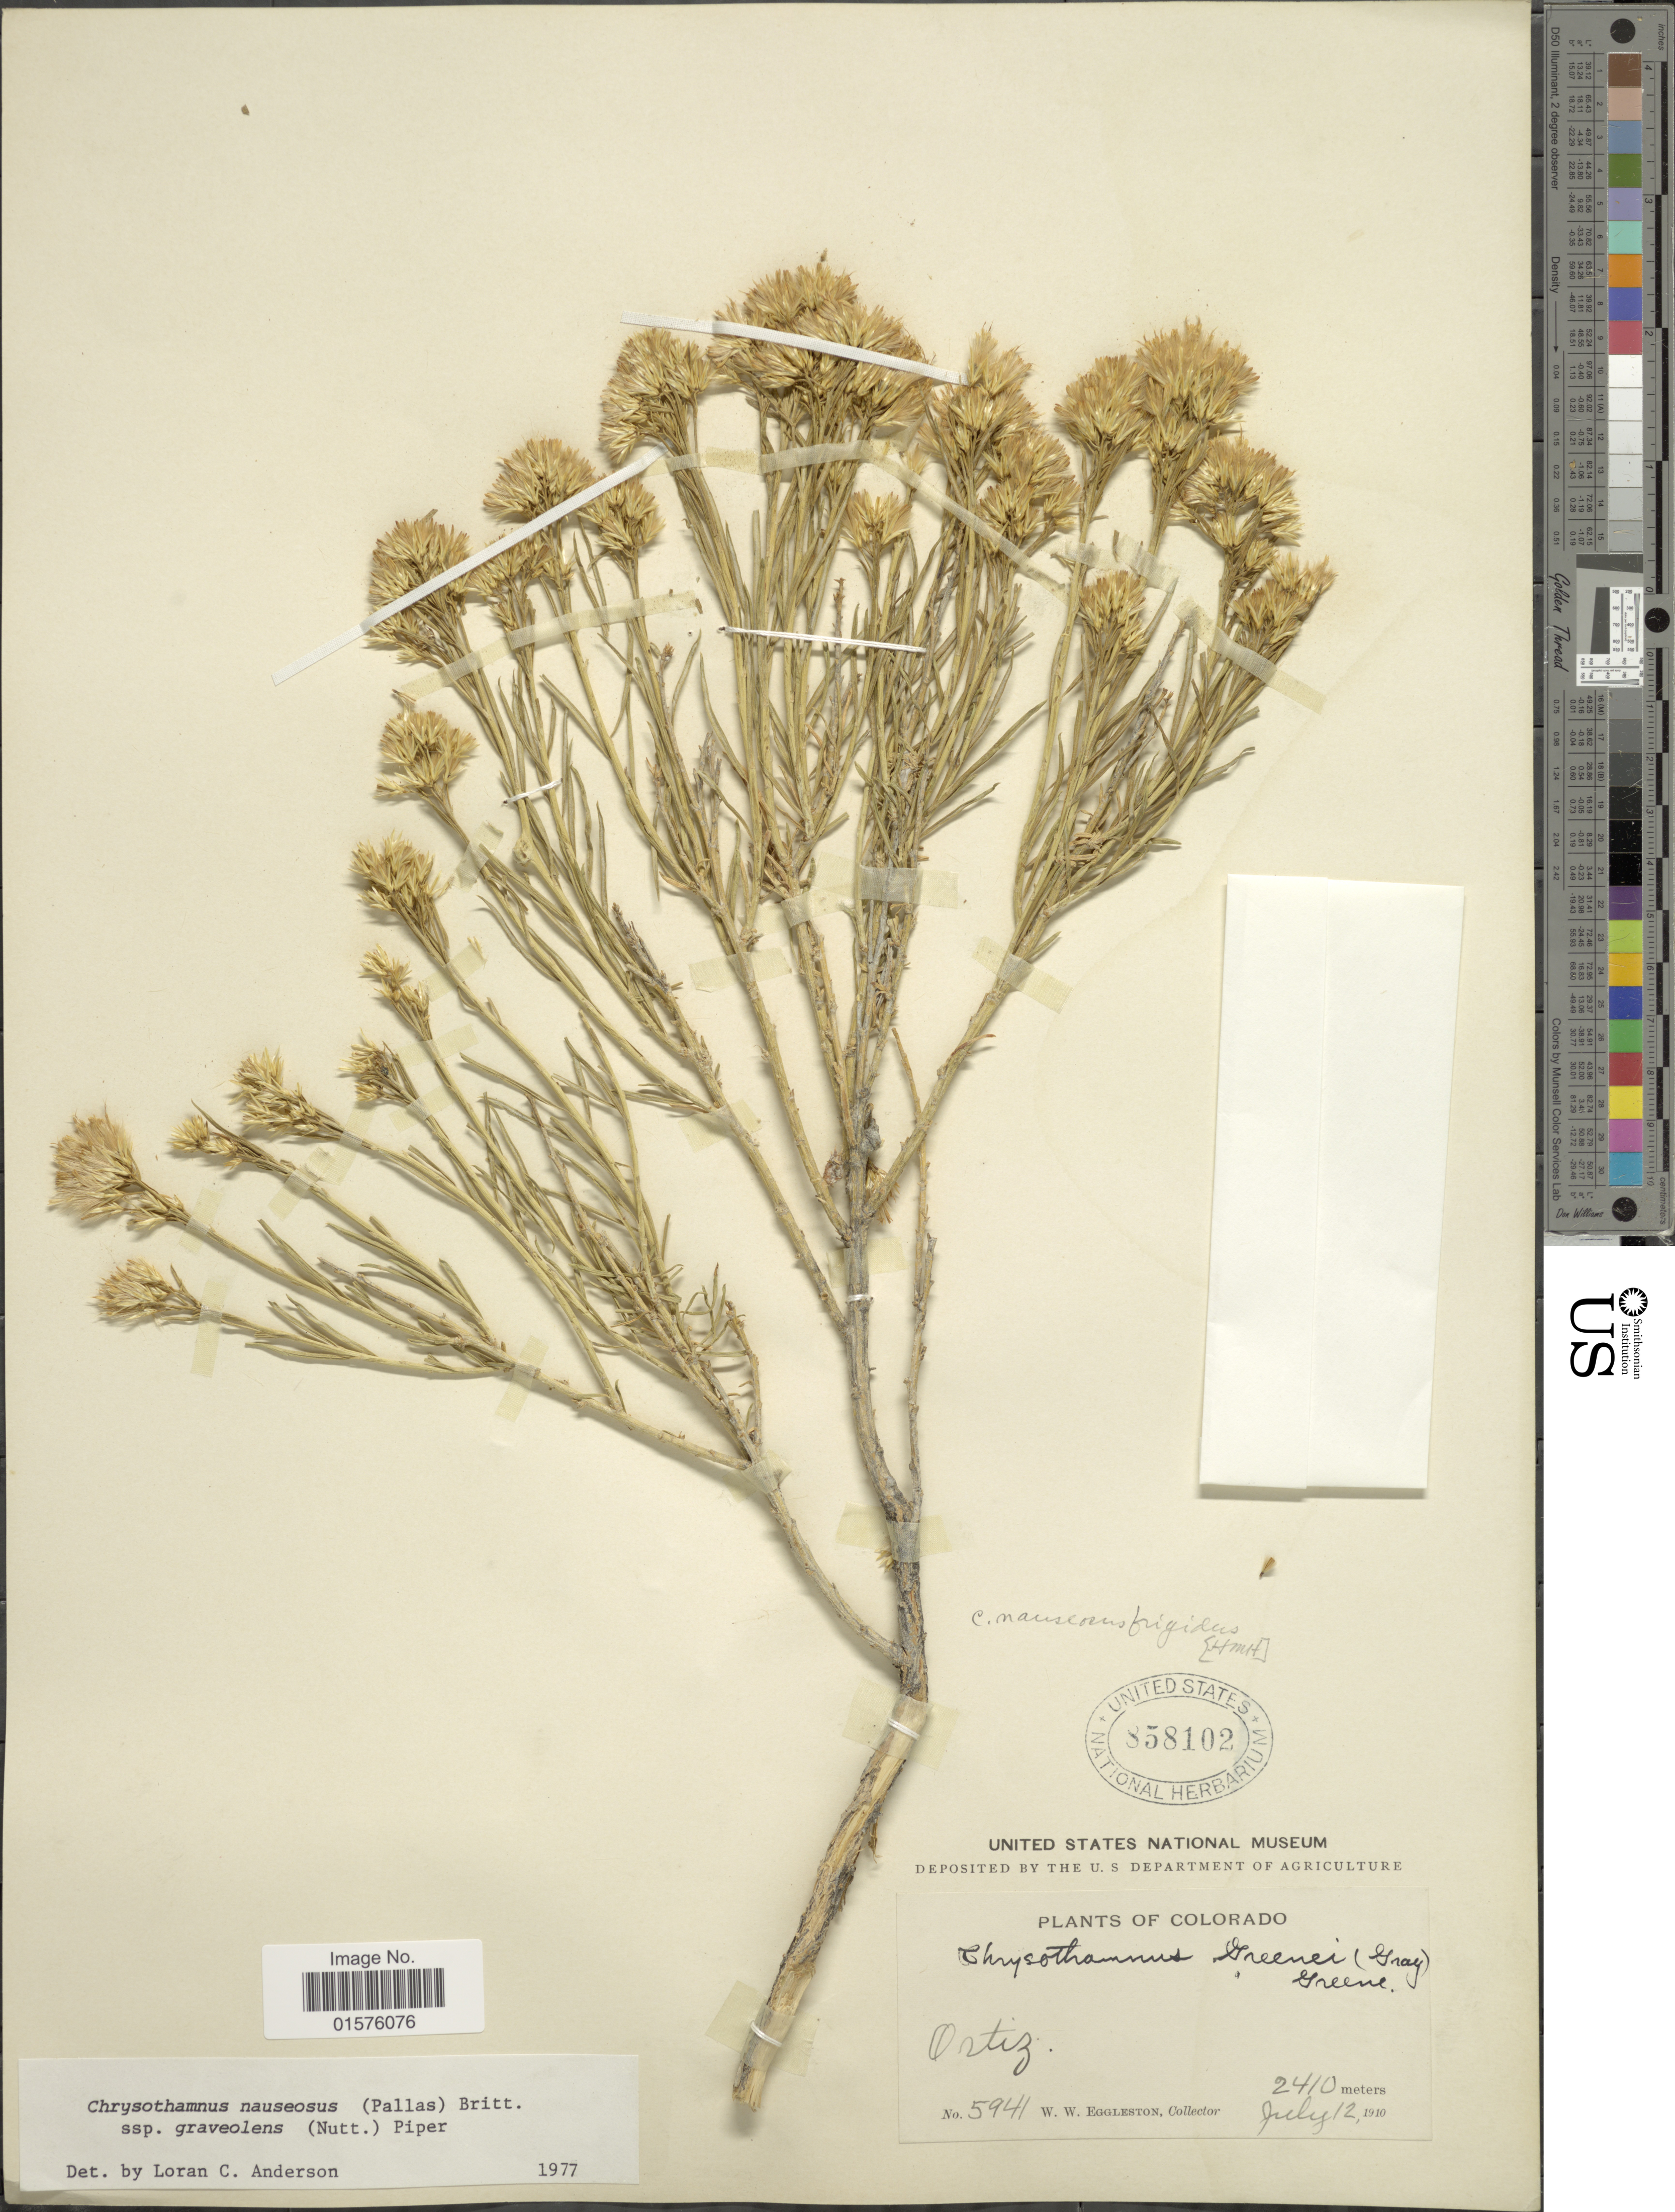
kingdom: Plantae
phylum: Tracheophyta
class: Magnoliopsida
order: Asterales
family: Asteraceae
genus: Ericameria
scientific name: Ericameria nauseosa var. graveolens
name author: (Nutt.) Reveal & Schuyler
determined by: Urbatsch, Lowell E., Curator (LSU), Louisiana State University (UNITED STATES)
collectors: E. O. Wooton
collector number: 5941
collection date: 1910-07-12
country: United States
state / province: Colorado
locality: Ortiz.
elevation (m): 2410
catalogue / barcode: US 858102